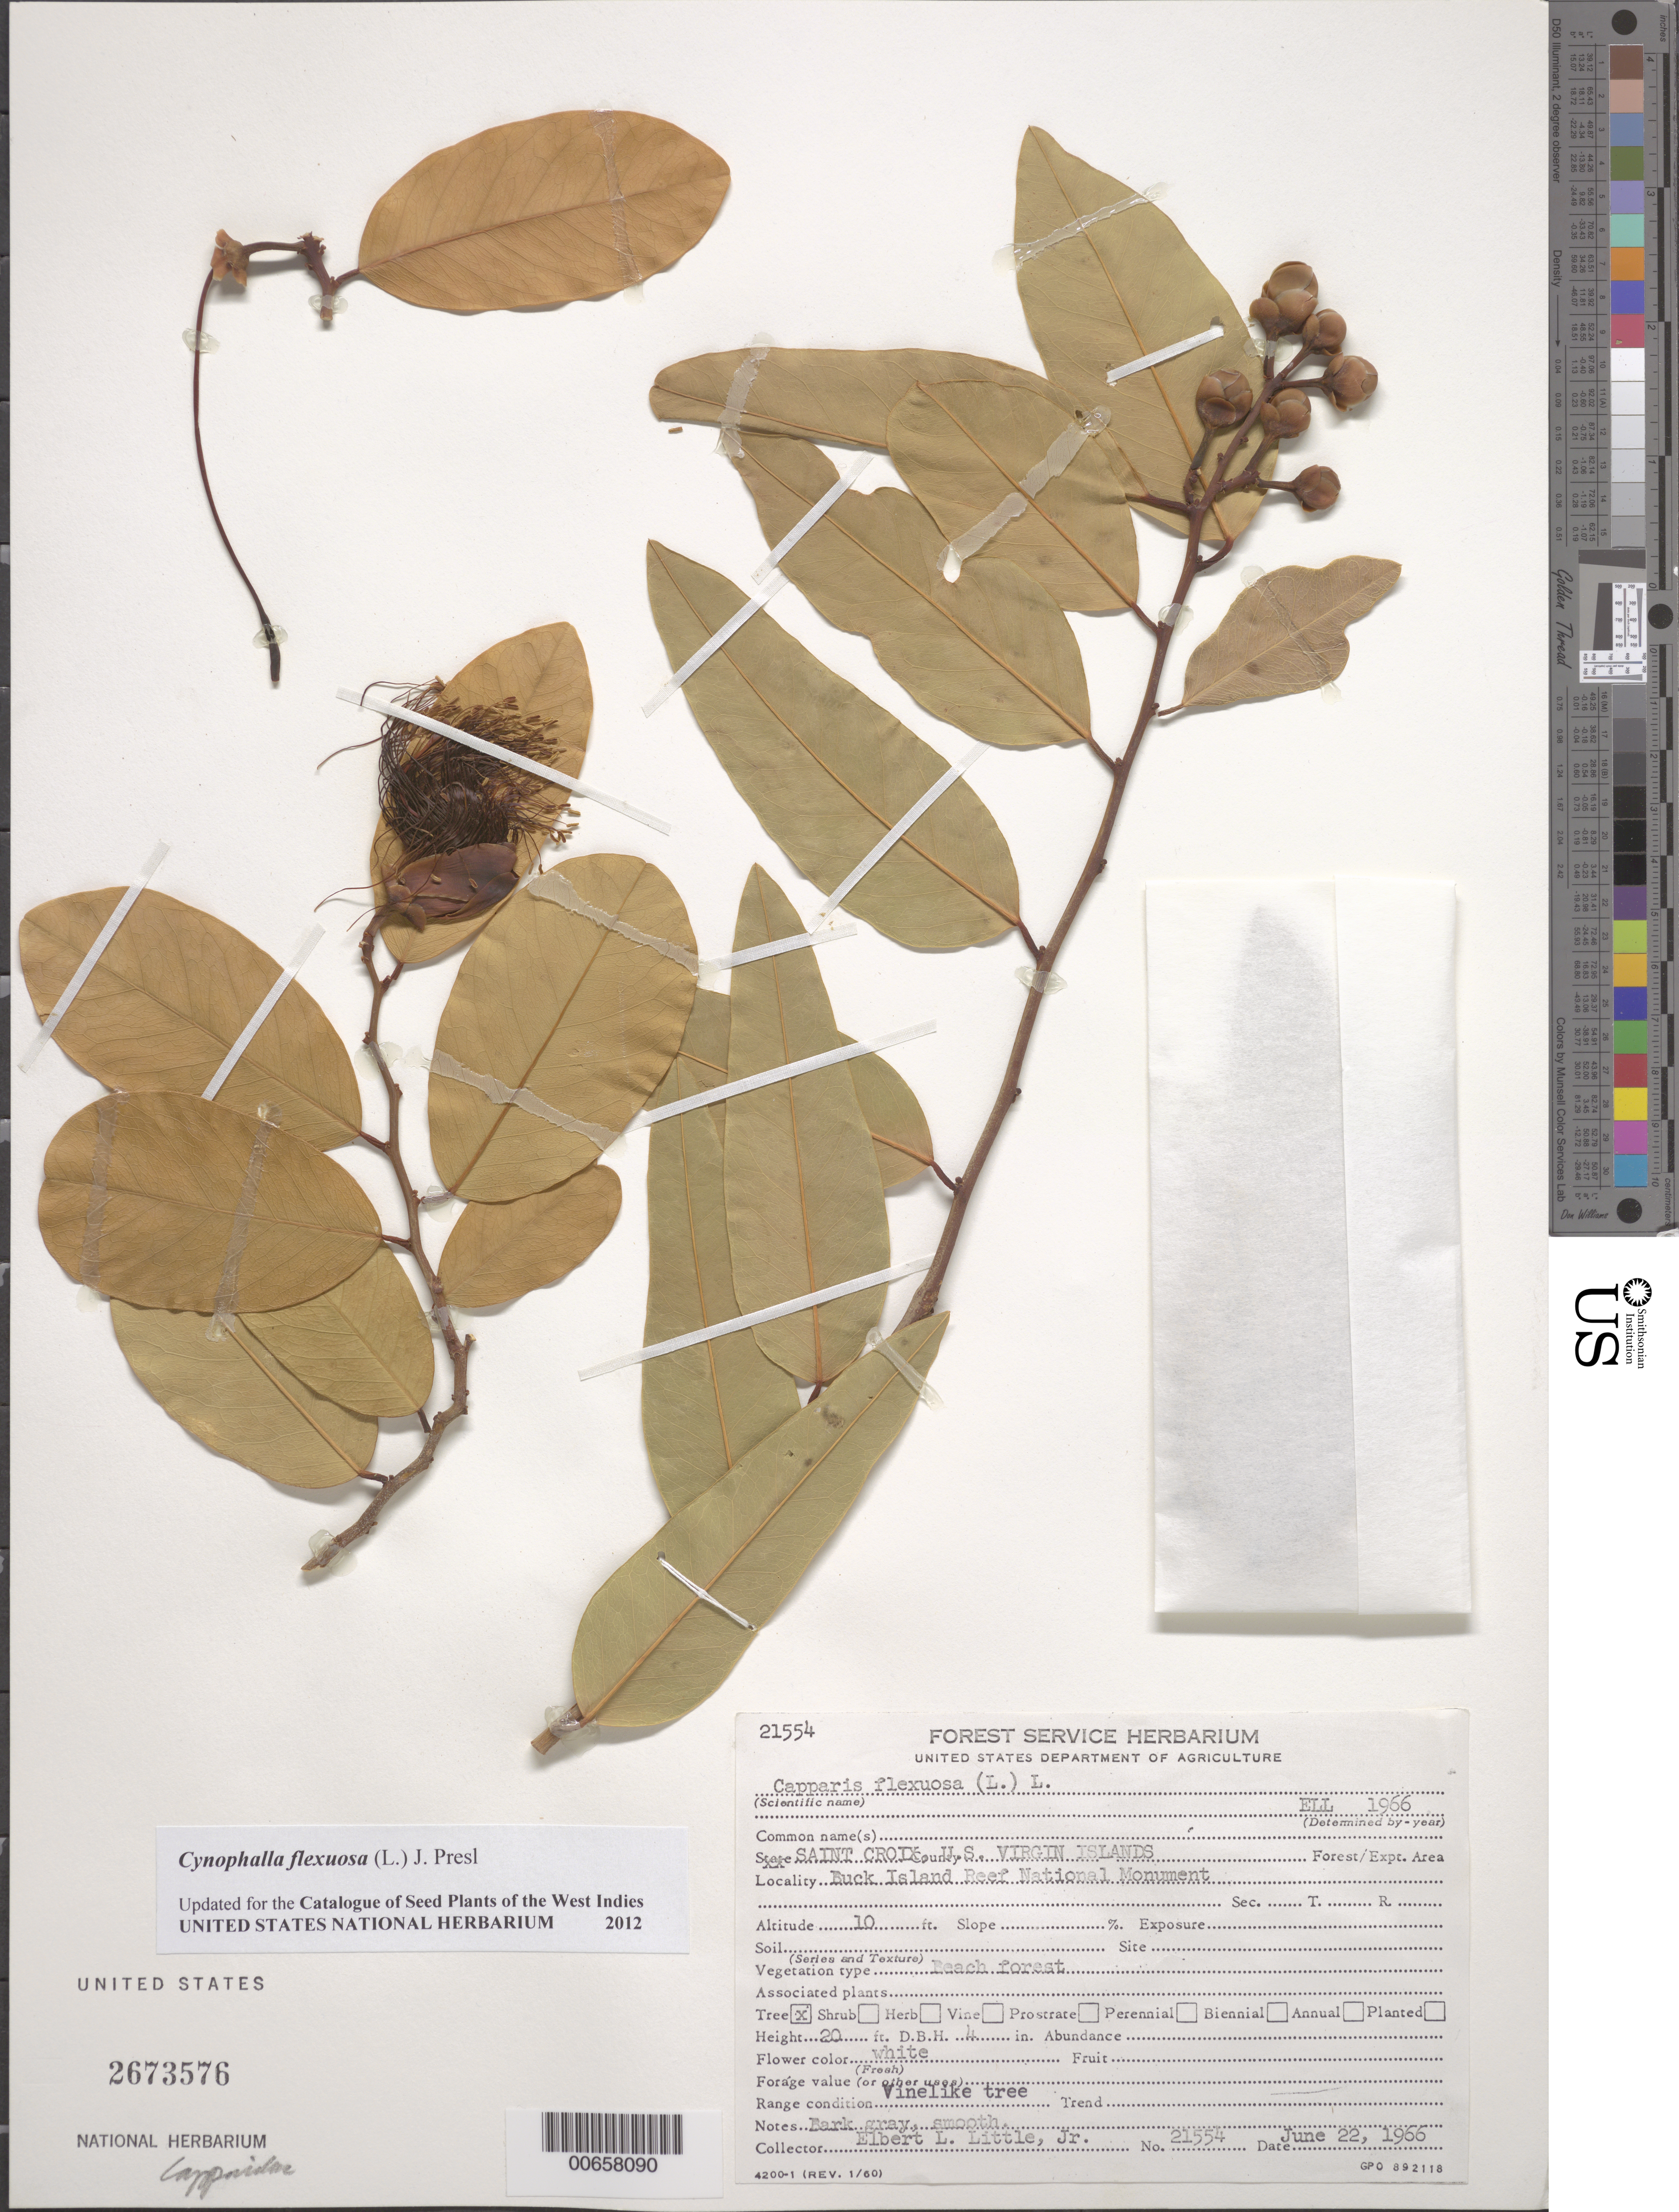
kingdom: Plantae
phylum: Tracheophyta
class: Magnoliopsida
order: Brassicales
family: Capparaceae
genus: Capparis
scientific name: Capparis flexuosa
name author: (L.) L.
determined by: Little, Elbert L., Jr., (FSSR), United States Department of Agriculture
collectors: E. L. Little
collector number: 21554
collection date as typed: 22 Jun 1966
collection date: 1966-06-22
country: U.S. Virgin Islands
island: Buck Island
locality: Buck Island Reef Natl. Monument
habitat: Beach front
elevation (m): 3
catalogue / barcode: US 2673576